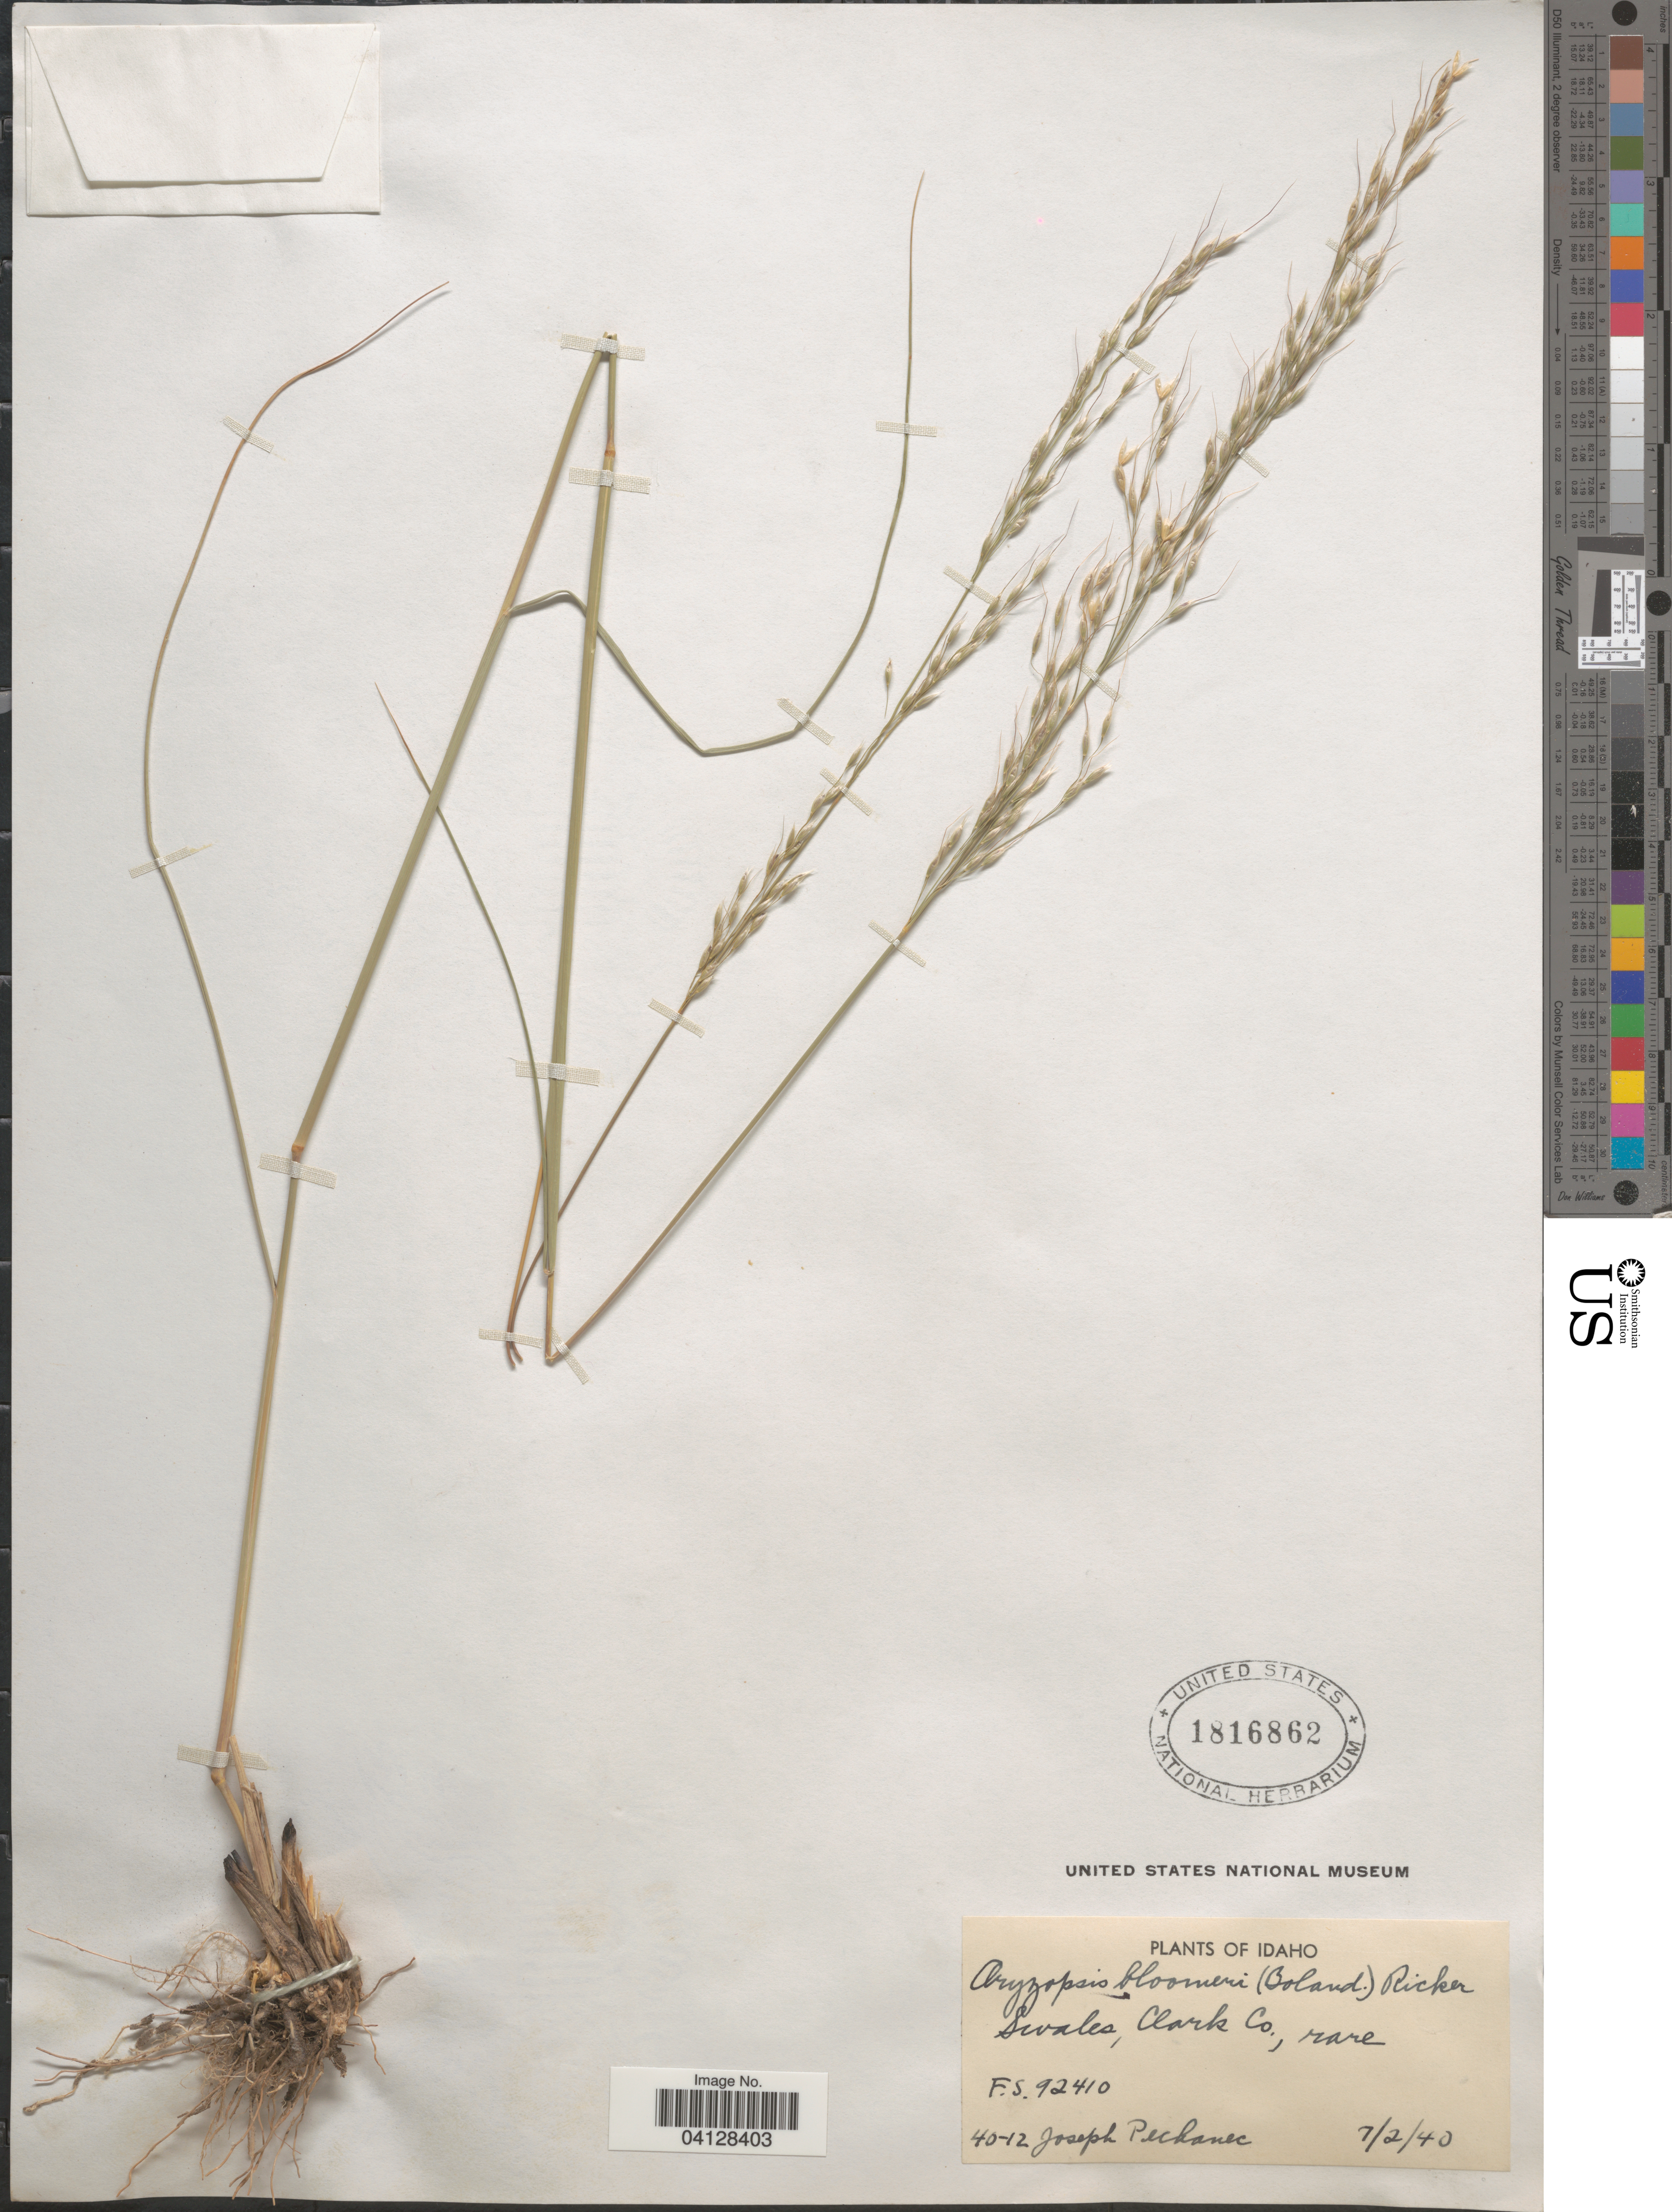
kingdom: Plantae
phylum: Tracheophyta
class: Liliopsida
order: Poales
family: Poaceae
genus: Oryzopsis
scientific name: Oryzopsis bloomeri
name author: (Bol.) Ricker ex Piper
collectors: J. Peckanec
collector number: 40-12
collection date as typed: Transcribed d/m/y: 2/7/40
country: United States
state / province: Idaho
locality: Swales, Clark Co. F.S. 92410.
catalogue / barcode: US 1816862